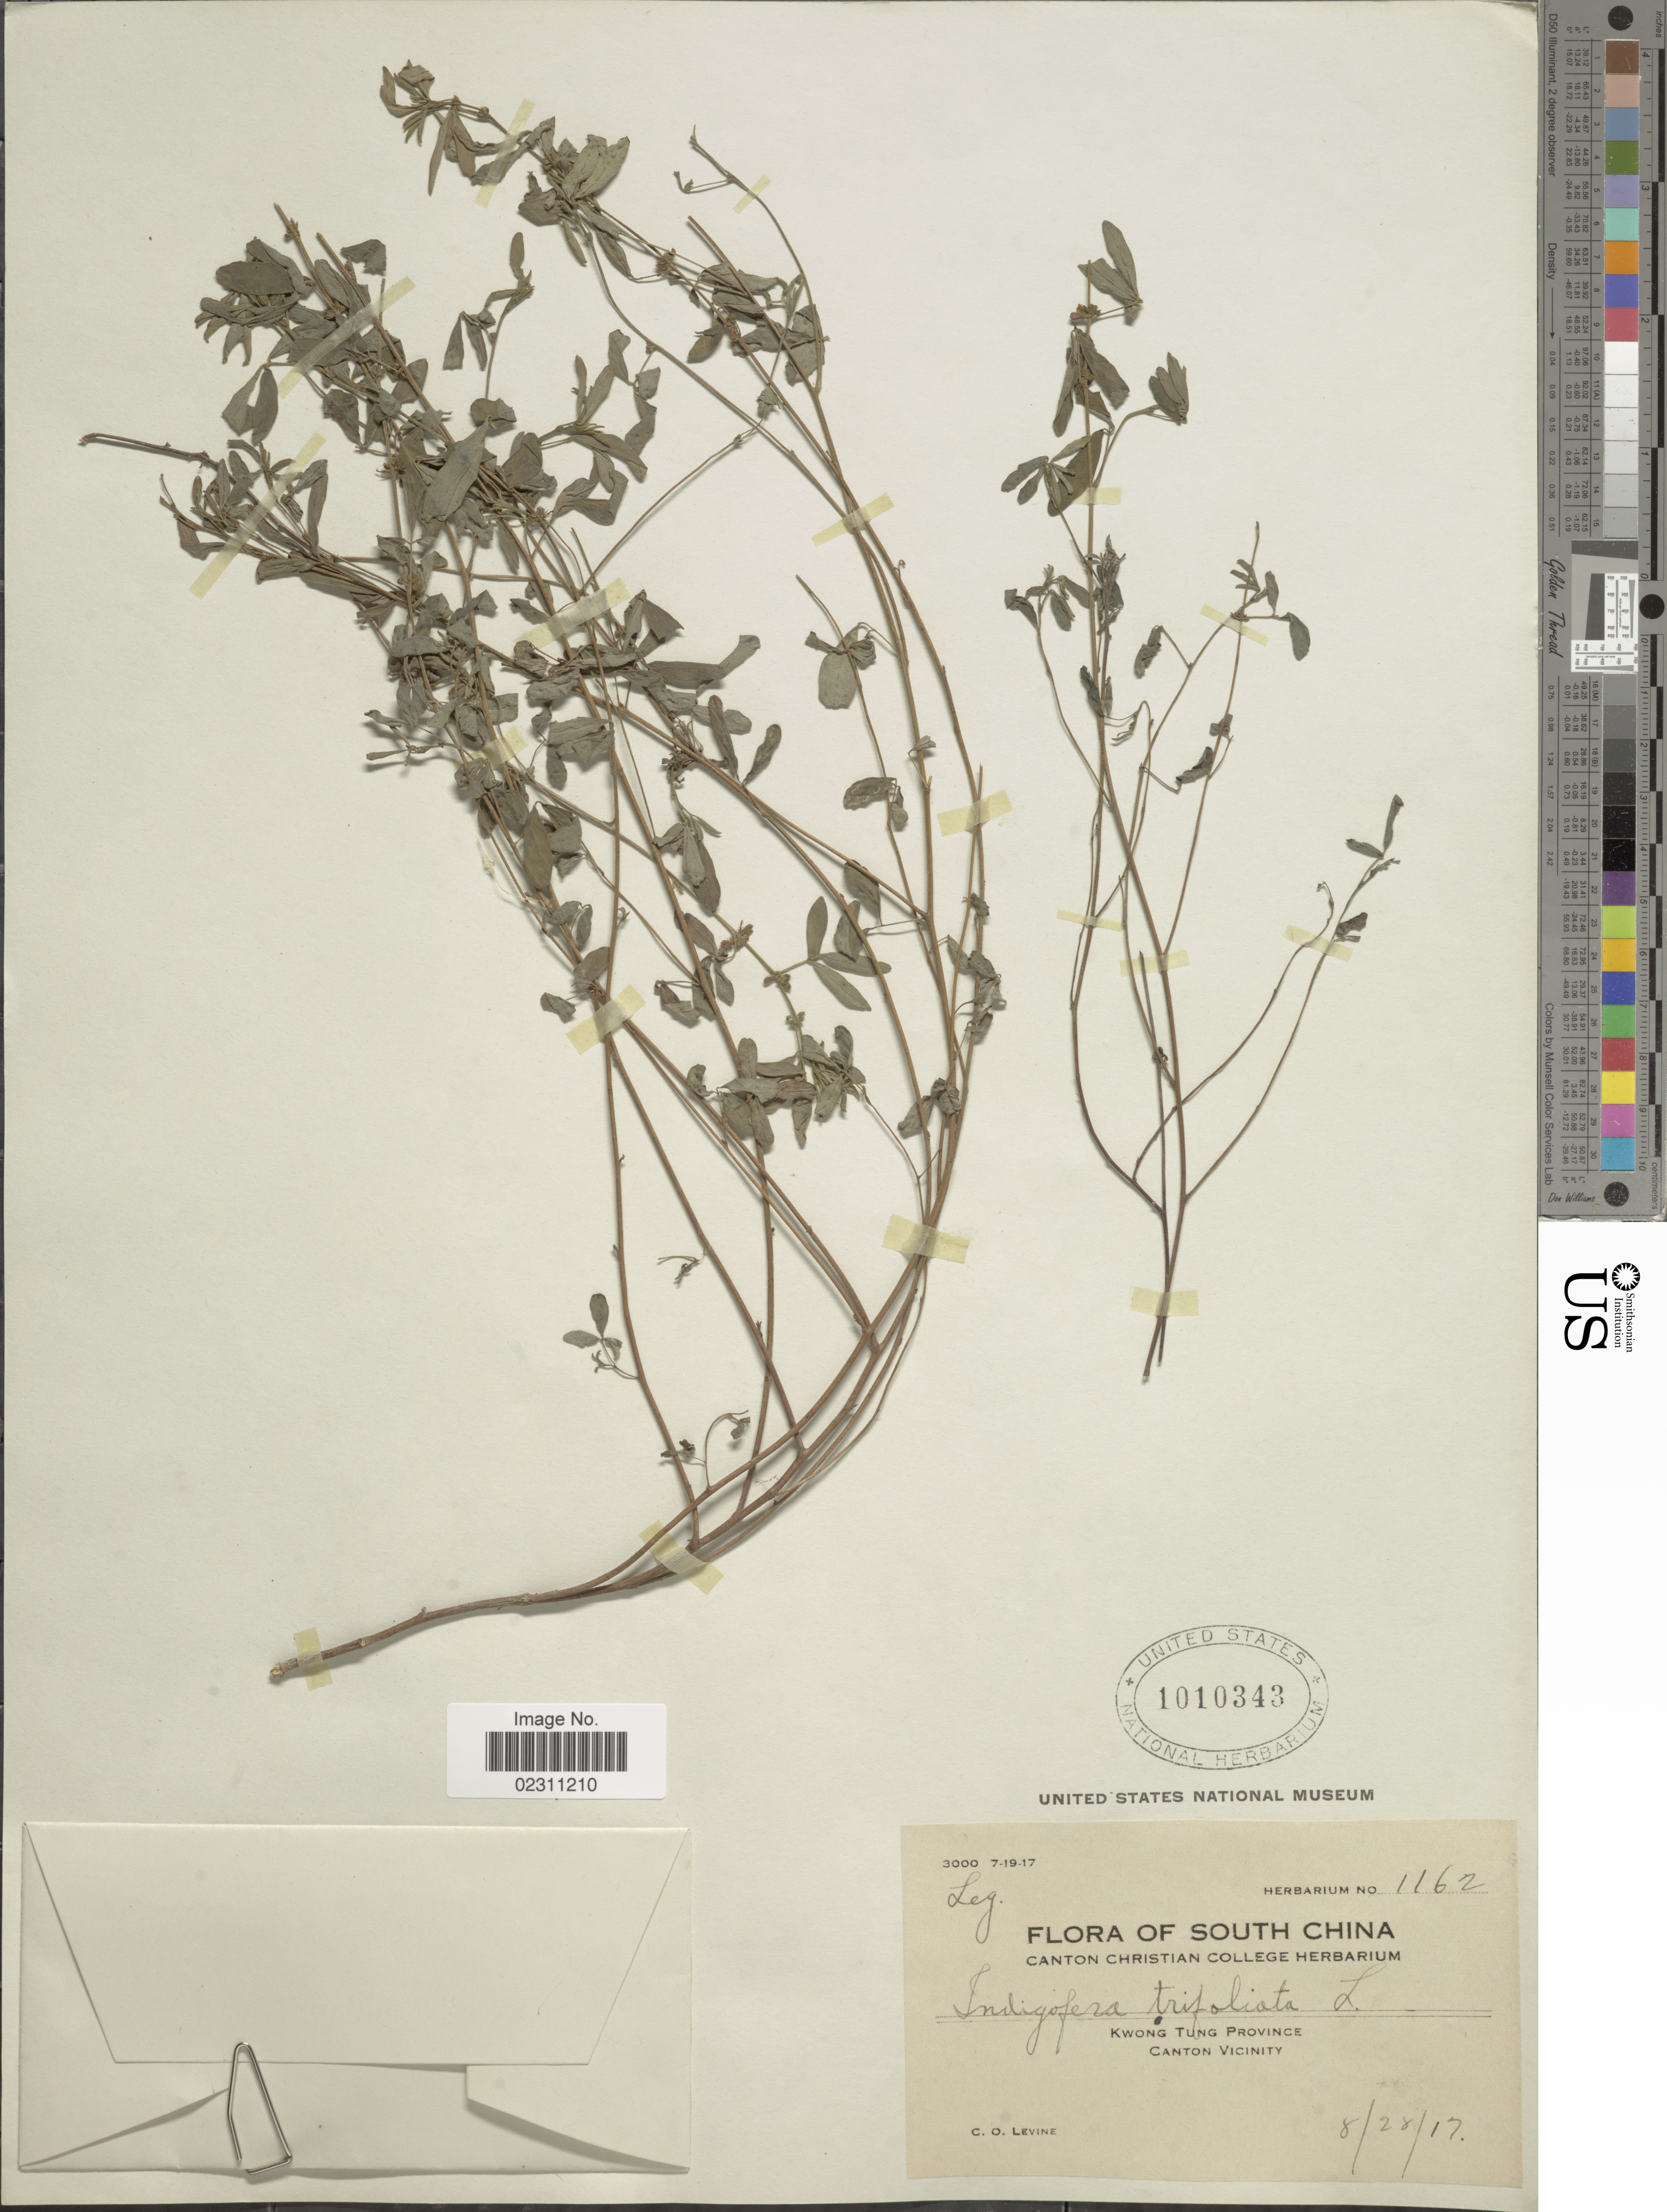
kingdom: Plantae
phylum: Tracheophyta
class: Magnoliopsida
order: Fabales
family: Fabaceae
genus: Indigofera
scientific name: Indigofera trifoliata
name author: L.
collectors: C. O. Levine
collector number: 1162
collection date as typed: Transcribed d/m/y: 28/8/17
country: China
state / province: Guangdong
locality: Kwong Tung Province. Canton Vicinity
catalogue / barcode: US 1010343